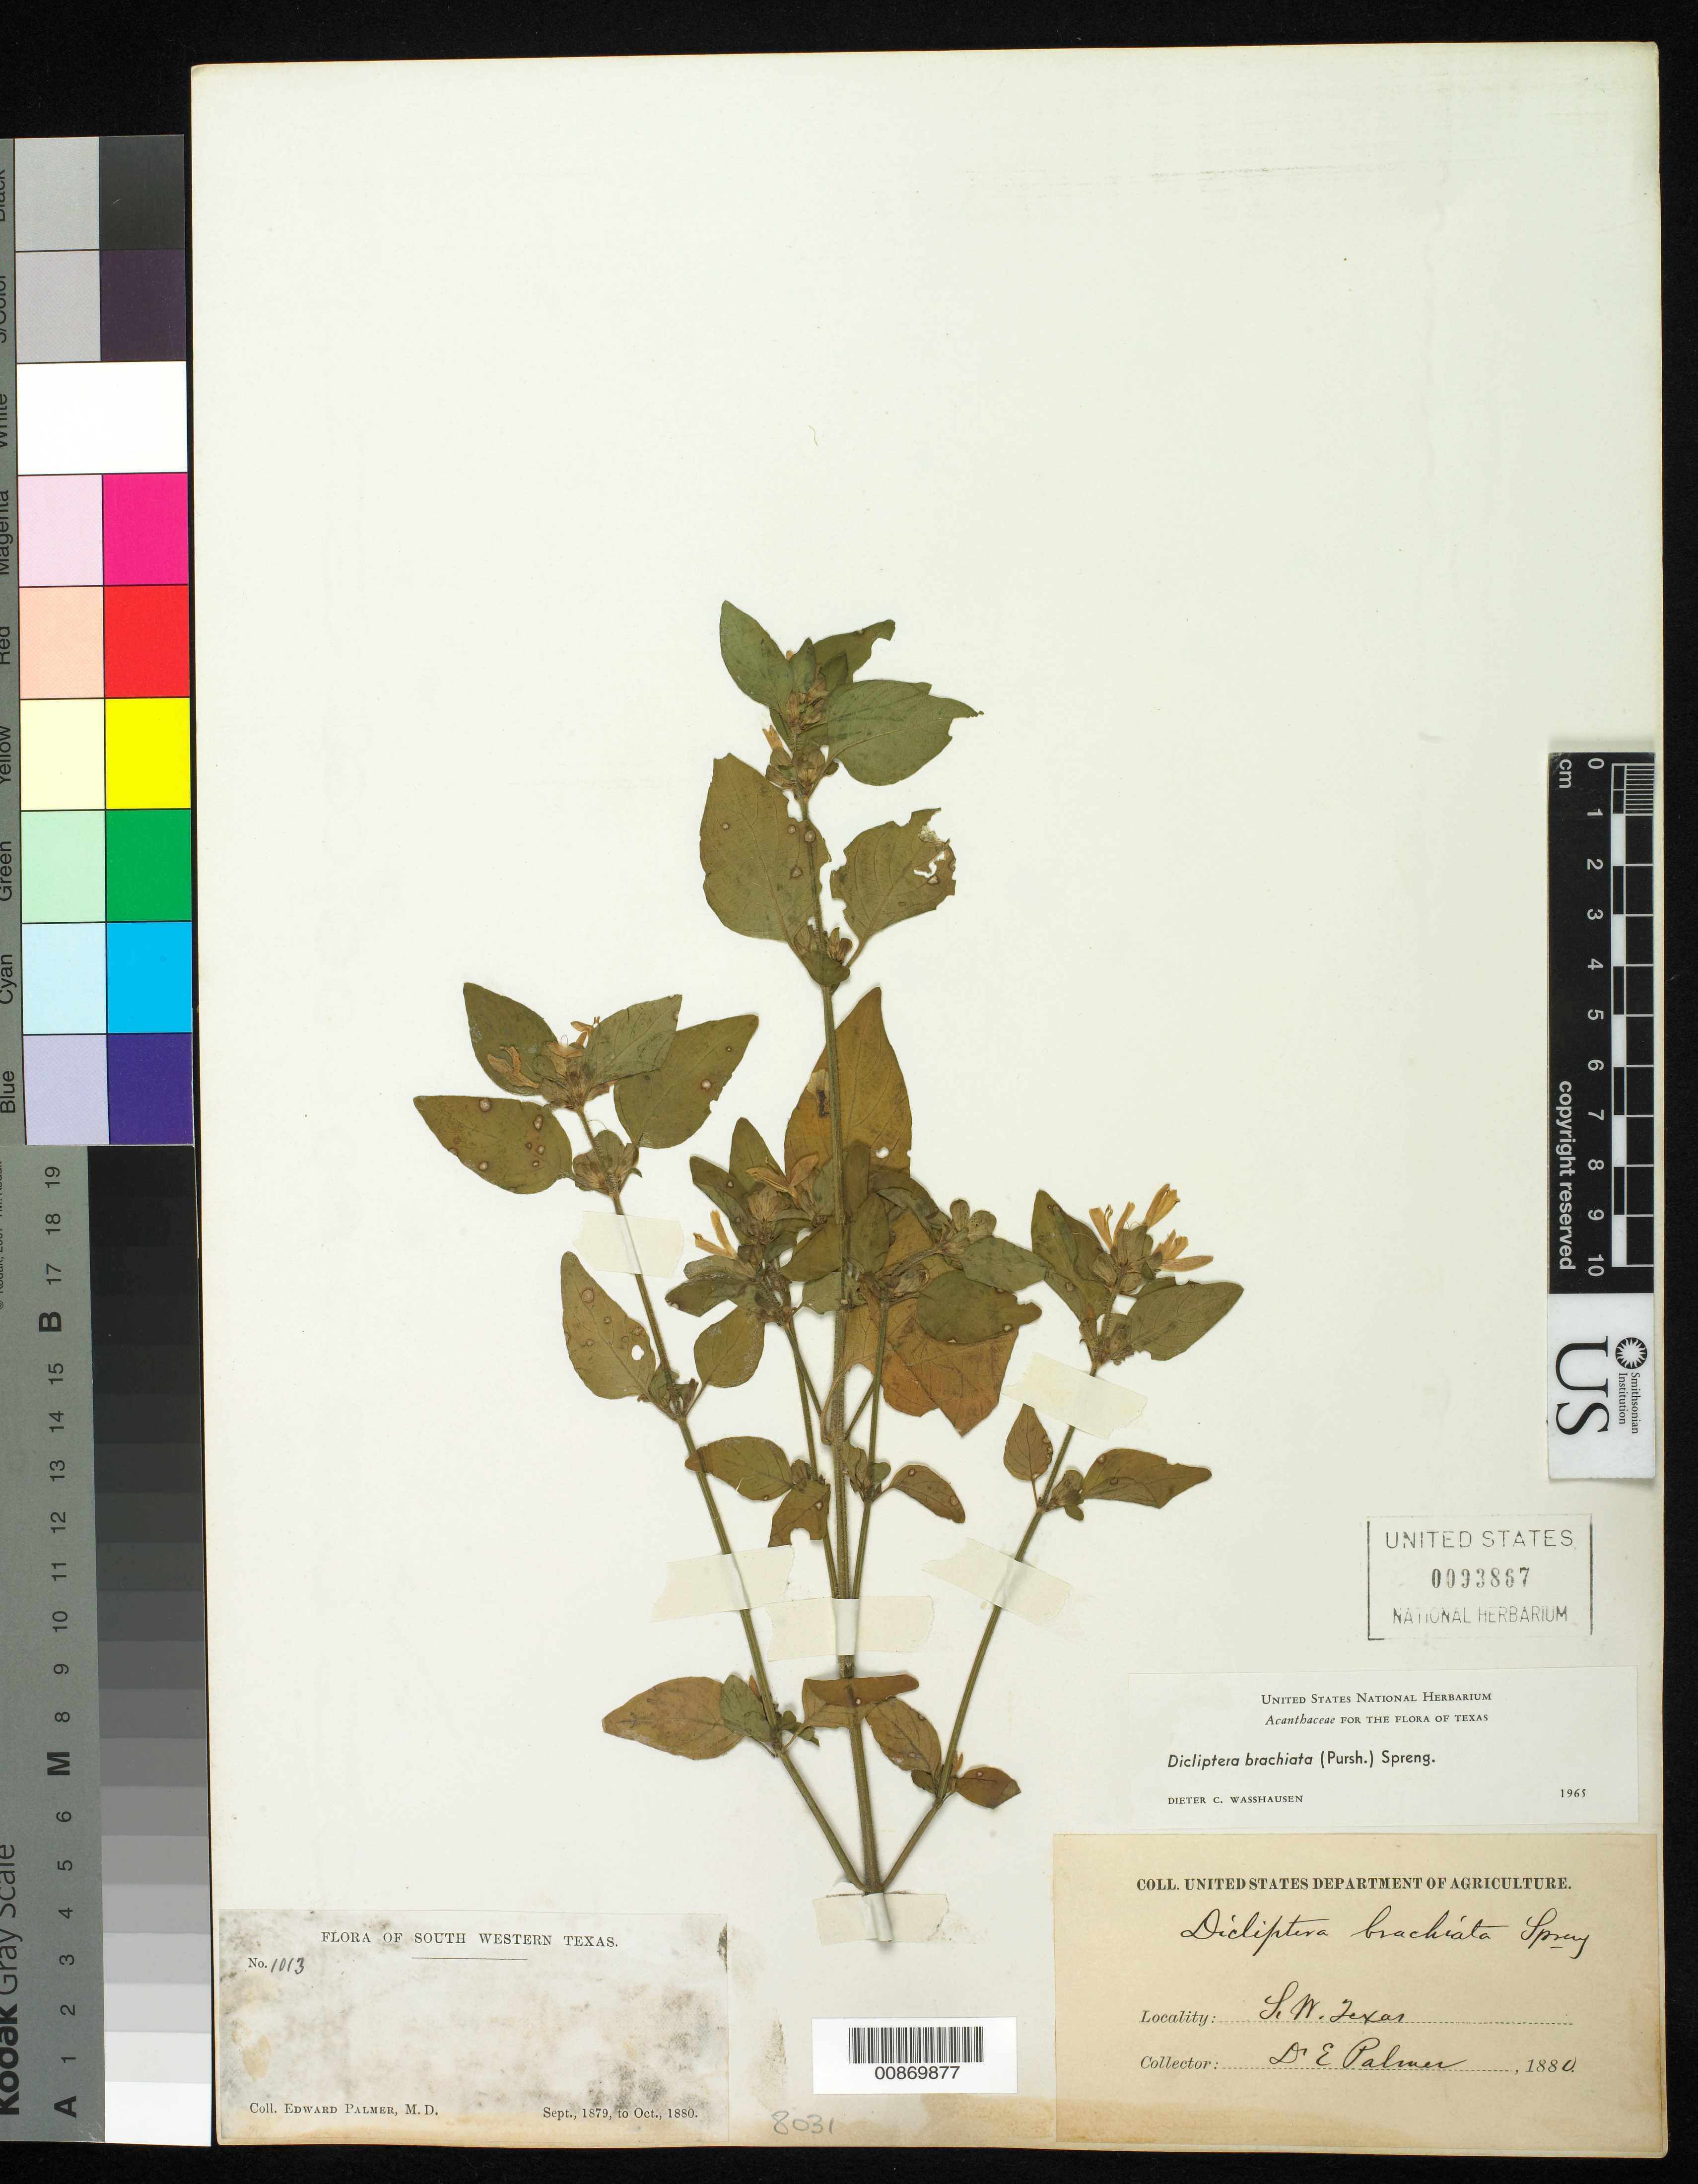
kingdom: Plantae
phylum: Tracheophyta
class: Magnoliopsida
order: Lamiales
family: Acanthaceae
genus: Dicliptera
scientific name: Dicliptera brachiata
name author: (Pursh) Spreng.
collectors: E. Palmer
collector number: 1013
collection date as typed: Sep 1879 to -- Oct 1880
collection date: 1879-09/1880-10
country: United States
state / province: Texas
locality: South Western Texas.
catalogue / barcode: US 93867